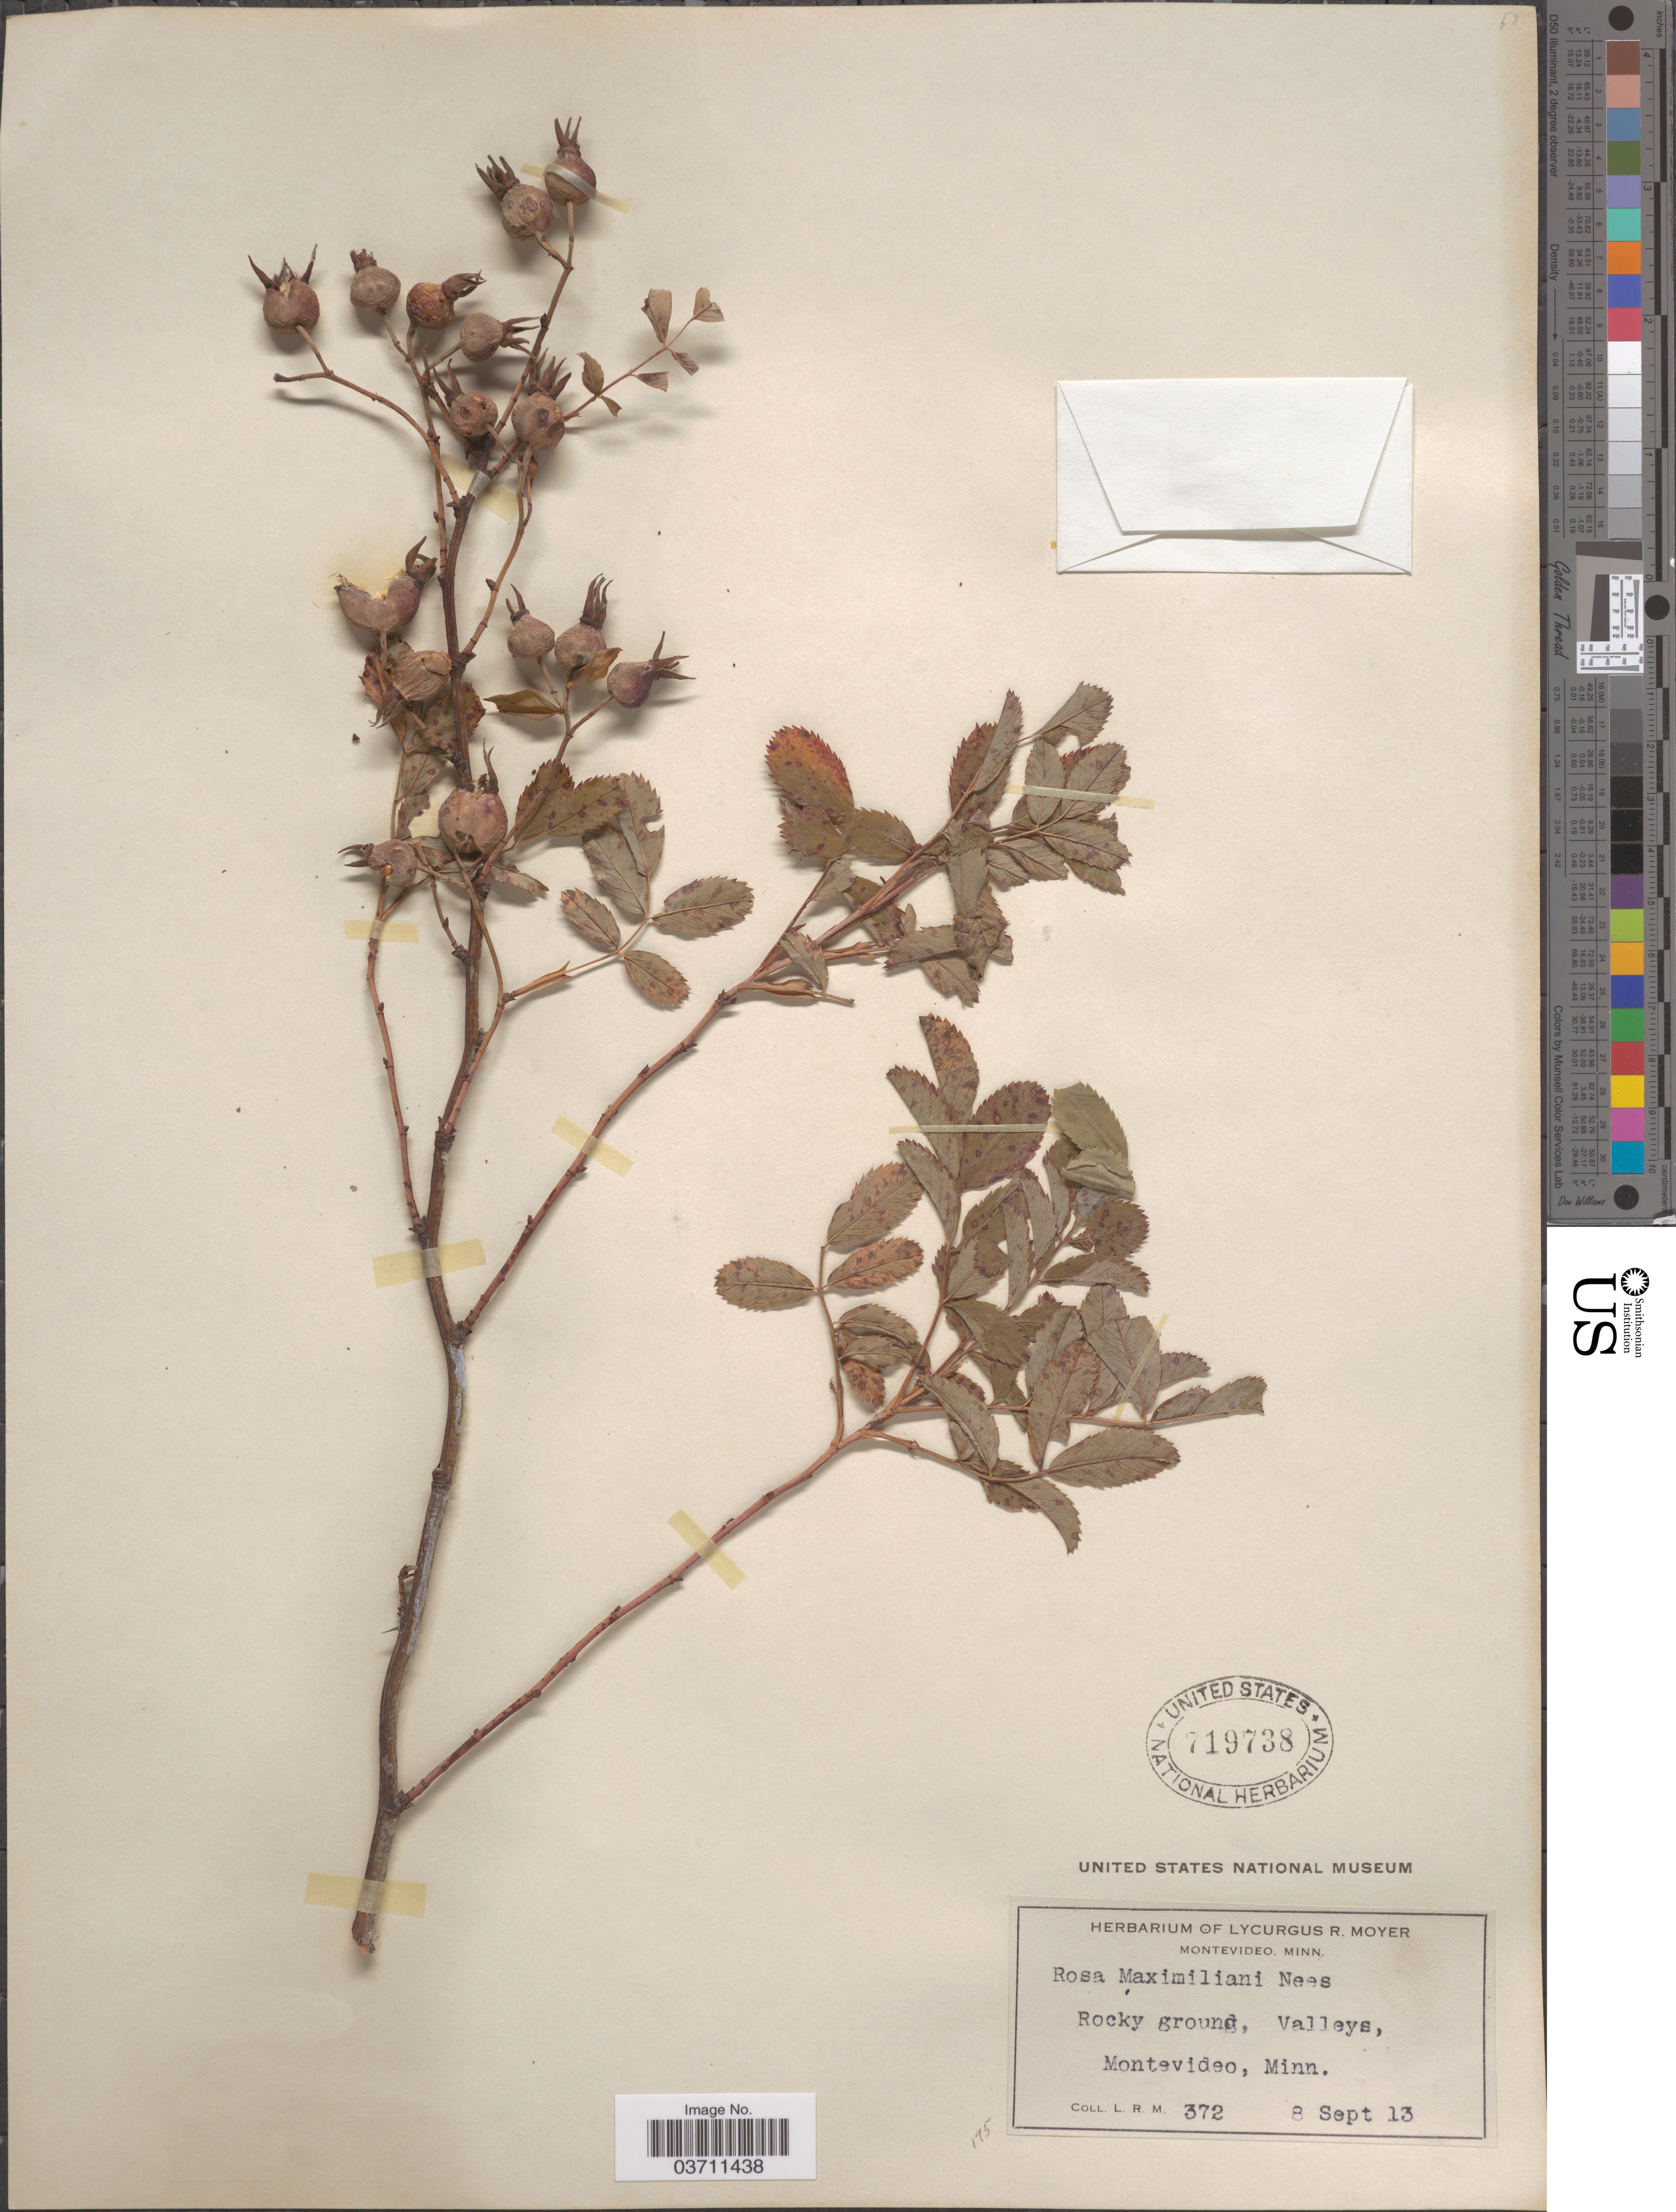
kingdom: Plantae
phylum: Tracheophyta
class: Magnoliopsida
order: Rosales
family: Rosaceae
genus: Rosa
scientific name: Rosa maximiliani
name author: Nees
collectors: L. Moyer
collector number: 372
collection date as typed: Transcribed d/m/y: 8/9/13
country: United States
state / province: Minnesota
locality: Valleys, Montevideo.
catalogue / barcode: US 719738